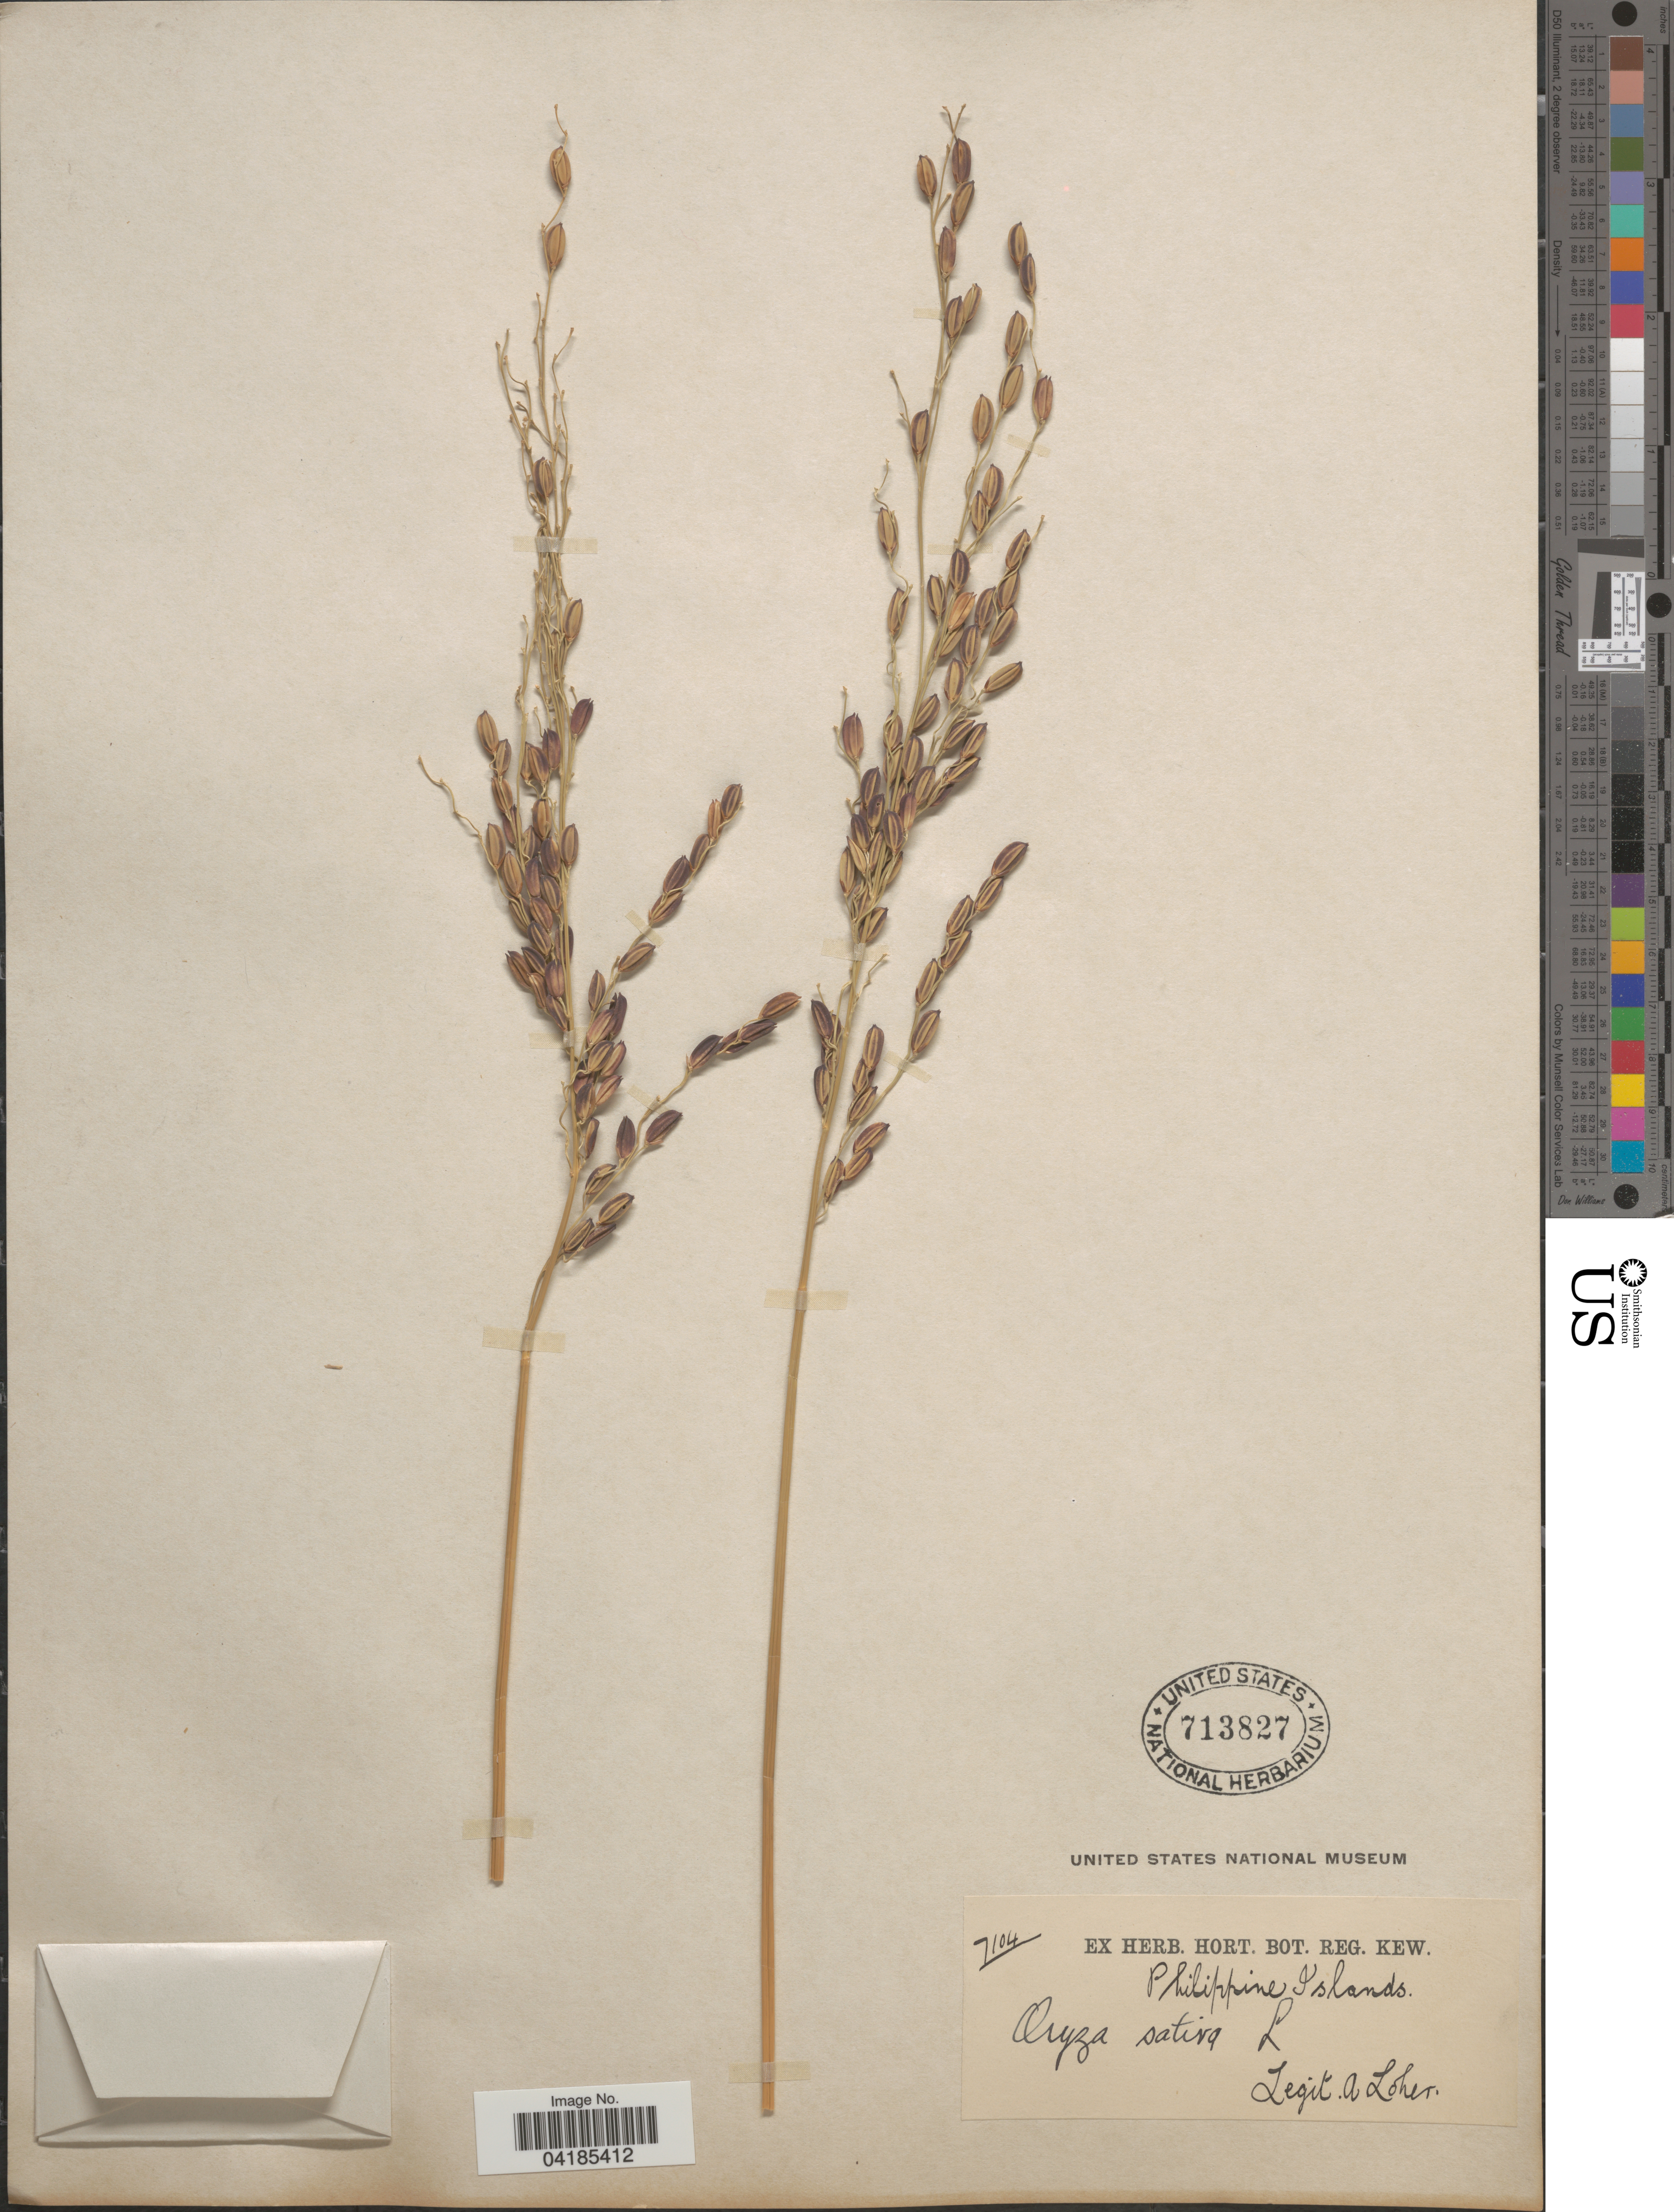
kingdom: Plantae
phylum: Tracheophyta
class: Liliopsida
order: Poales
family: Poaceae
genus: Oryza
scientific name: Oryza sativa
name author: L.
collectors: A. Loher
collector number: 7104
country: Philippines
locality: Philippine Islands.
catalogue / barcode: US 713827